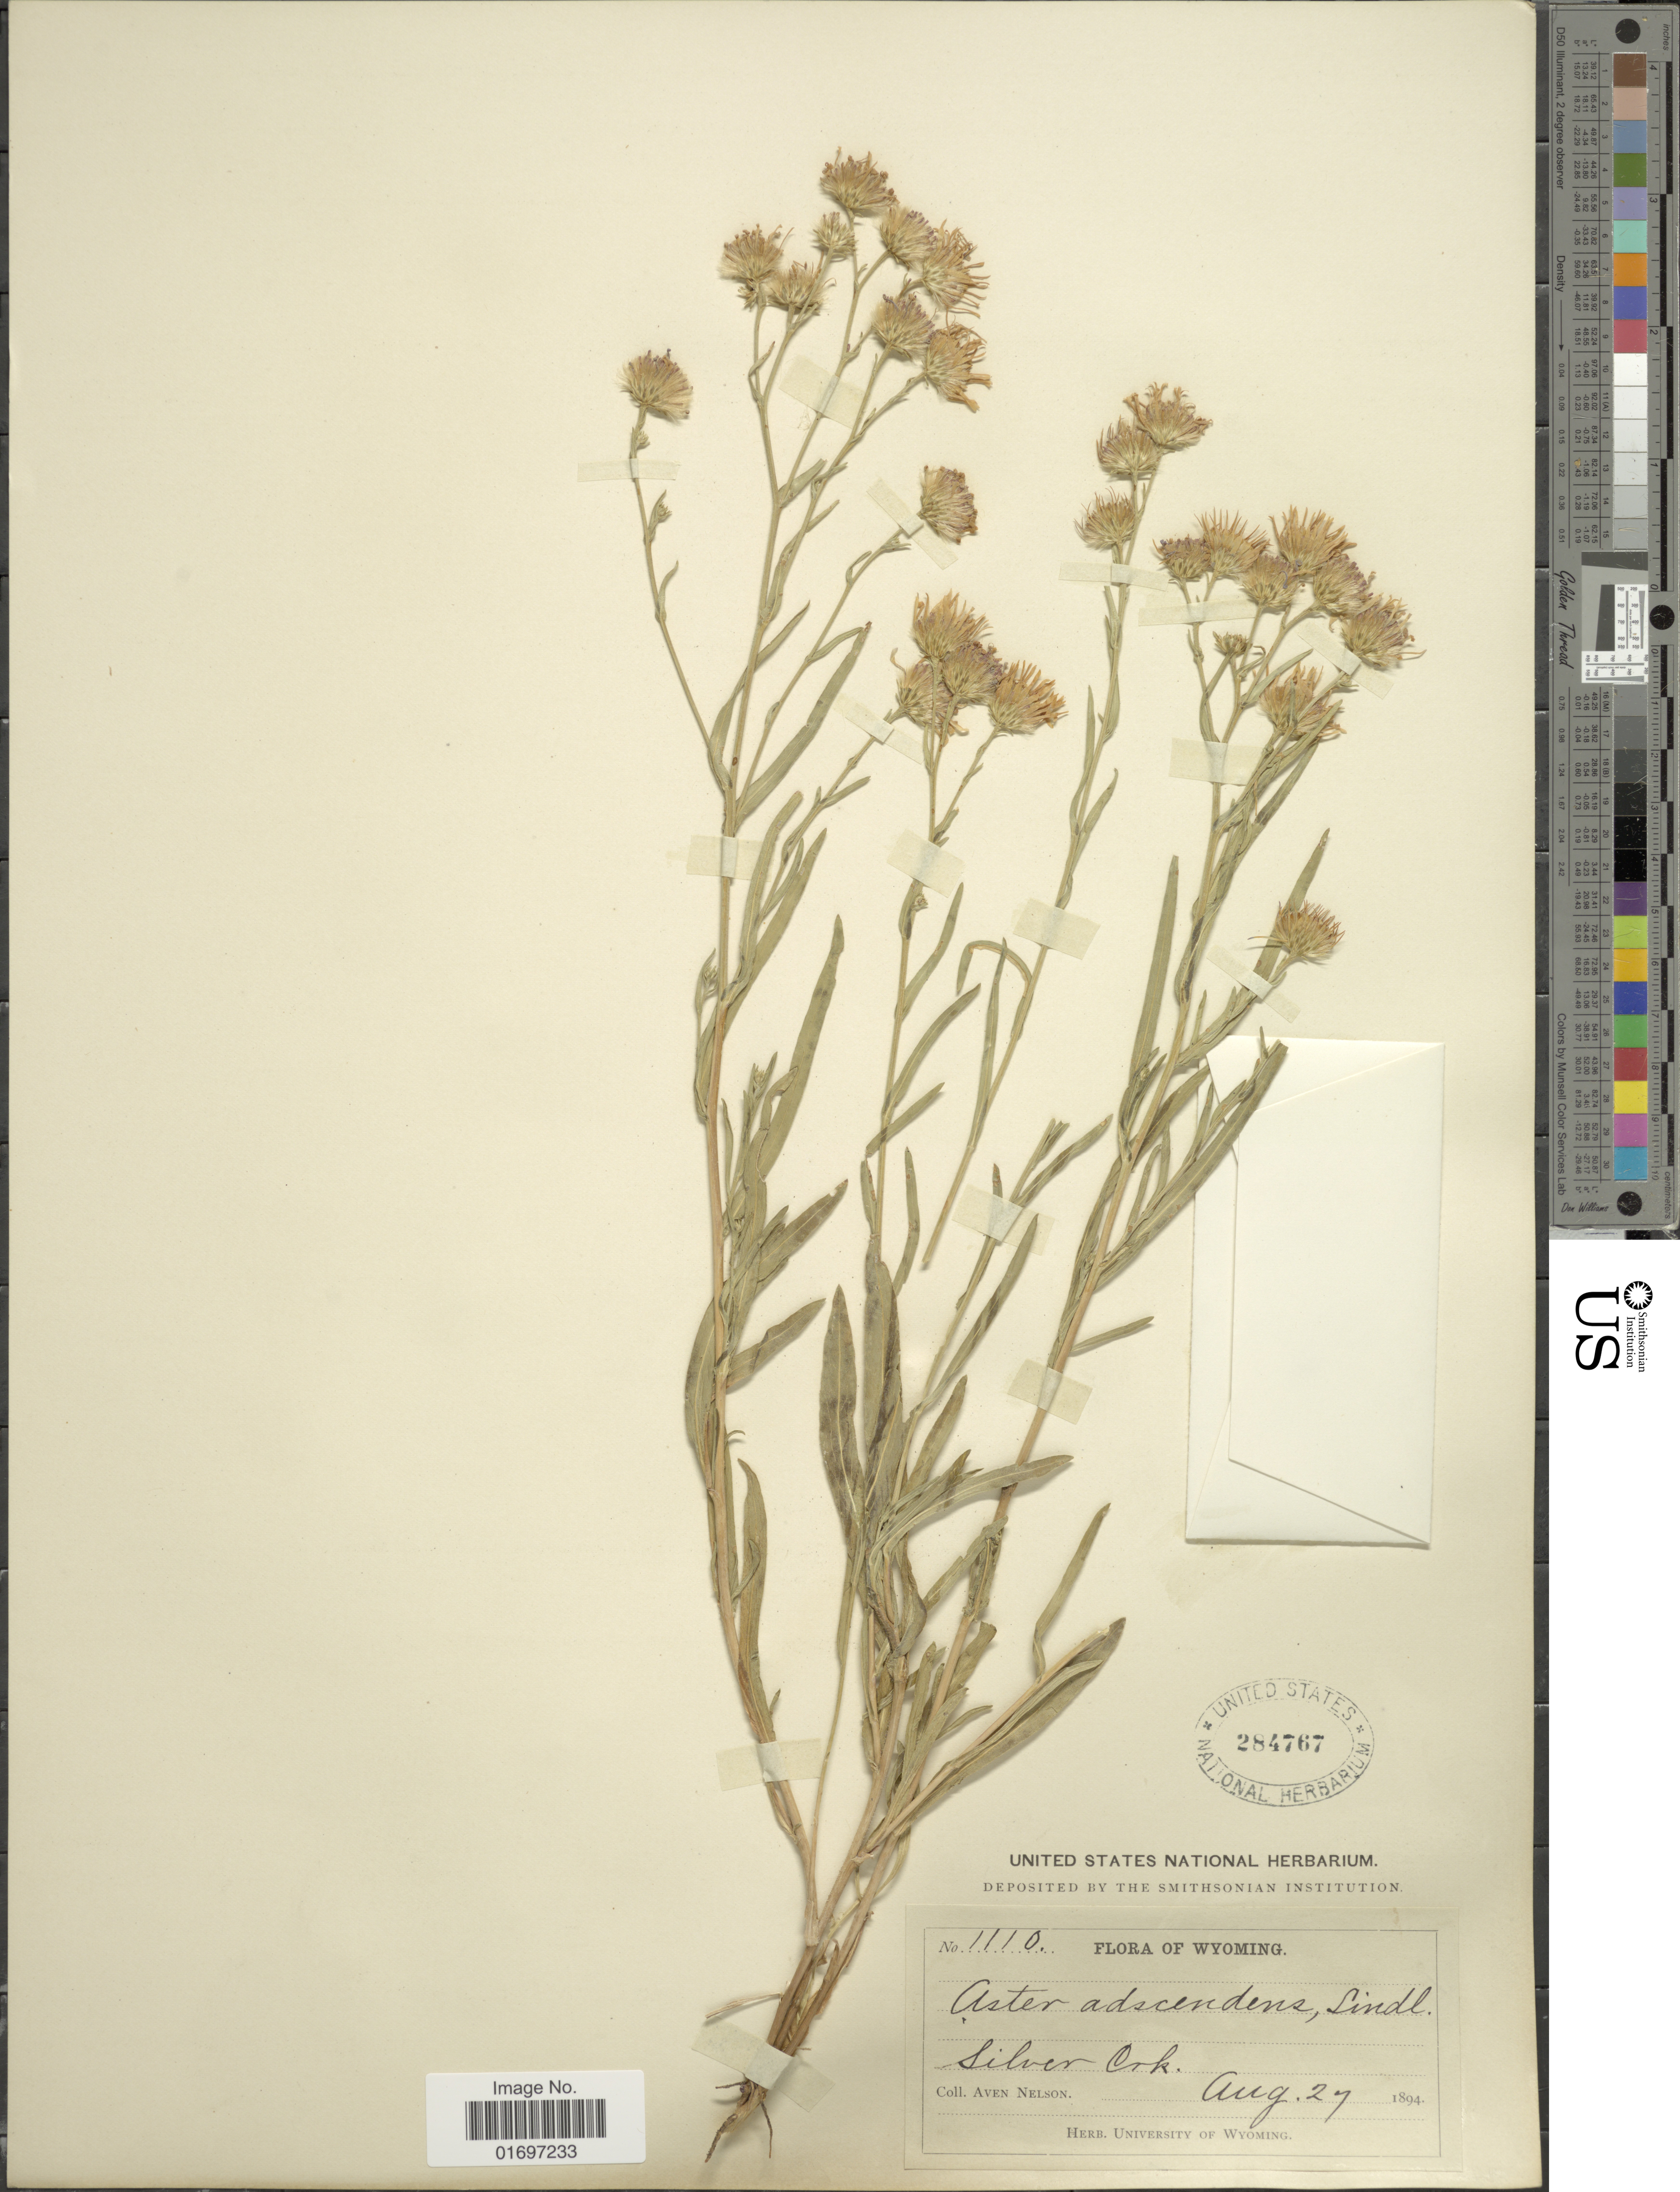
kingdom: Plantae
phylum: Tracheophyta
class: Magnoliopsida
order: Asterales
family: Asteraceae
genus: Symphyotrichum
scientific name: Symphyotrichum ascendens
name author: (Lindl.) G.L. Nesom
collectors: A. Nelson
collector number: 1110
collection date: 1894-08-27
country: United States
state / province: Wyoming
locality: Wyoming. Silver Crk.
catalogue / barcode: US 284767